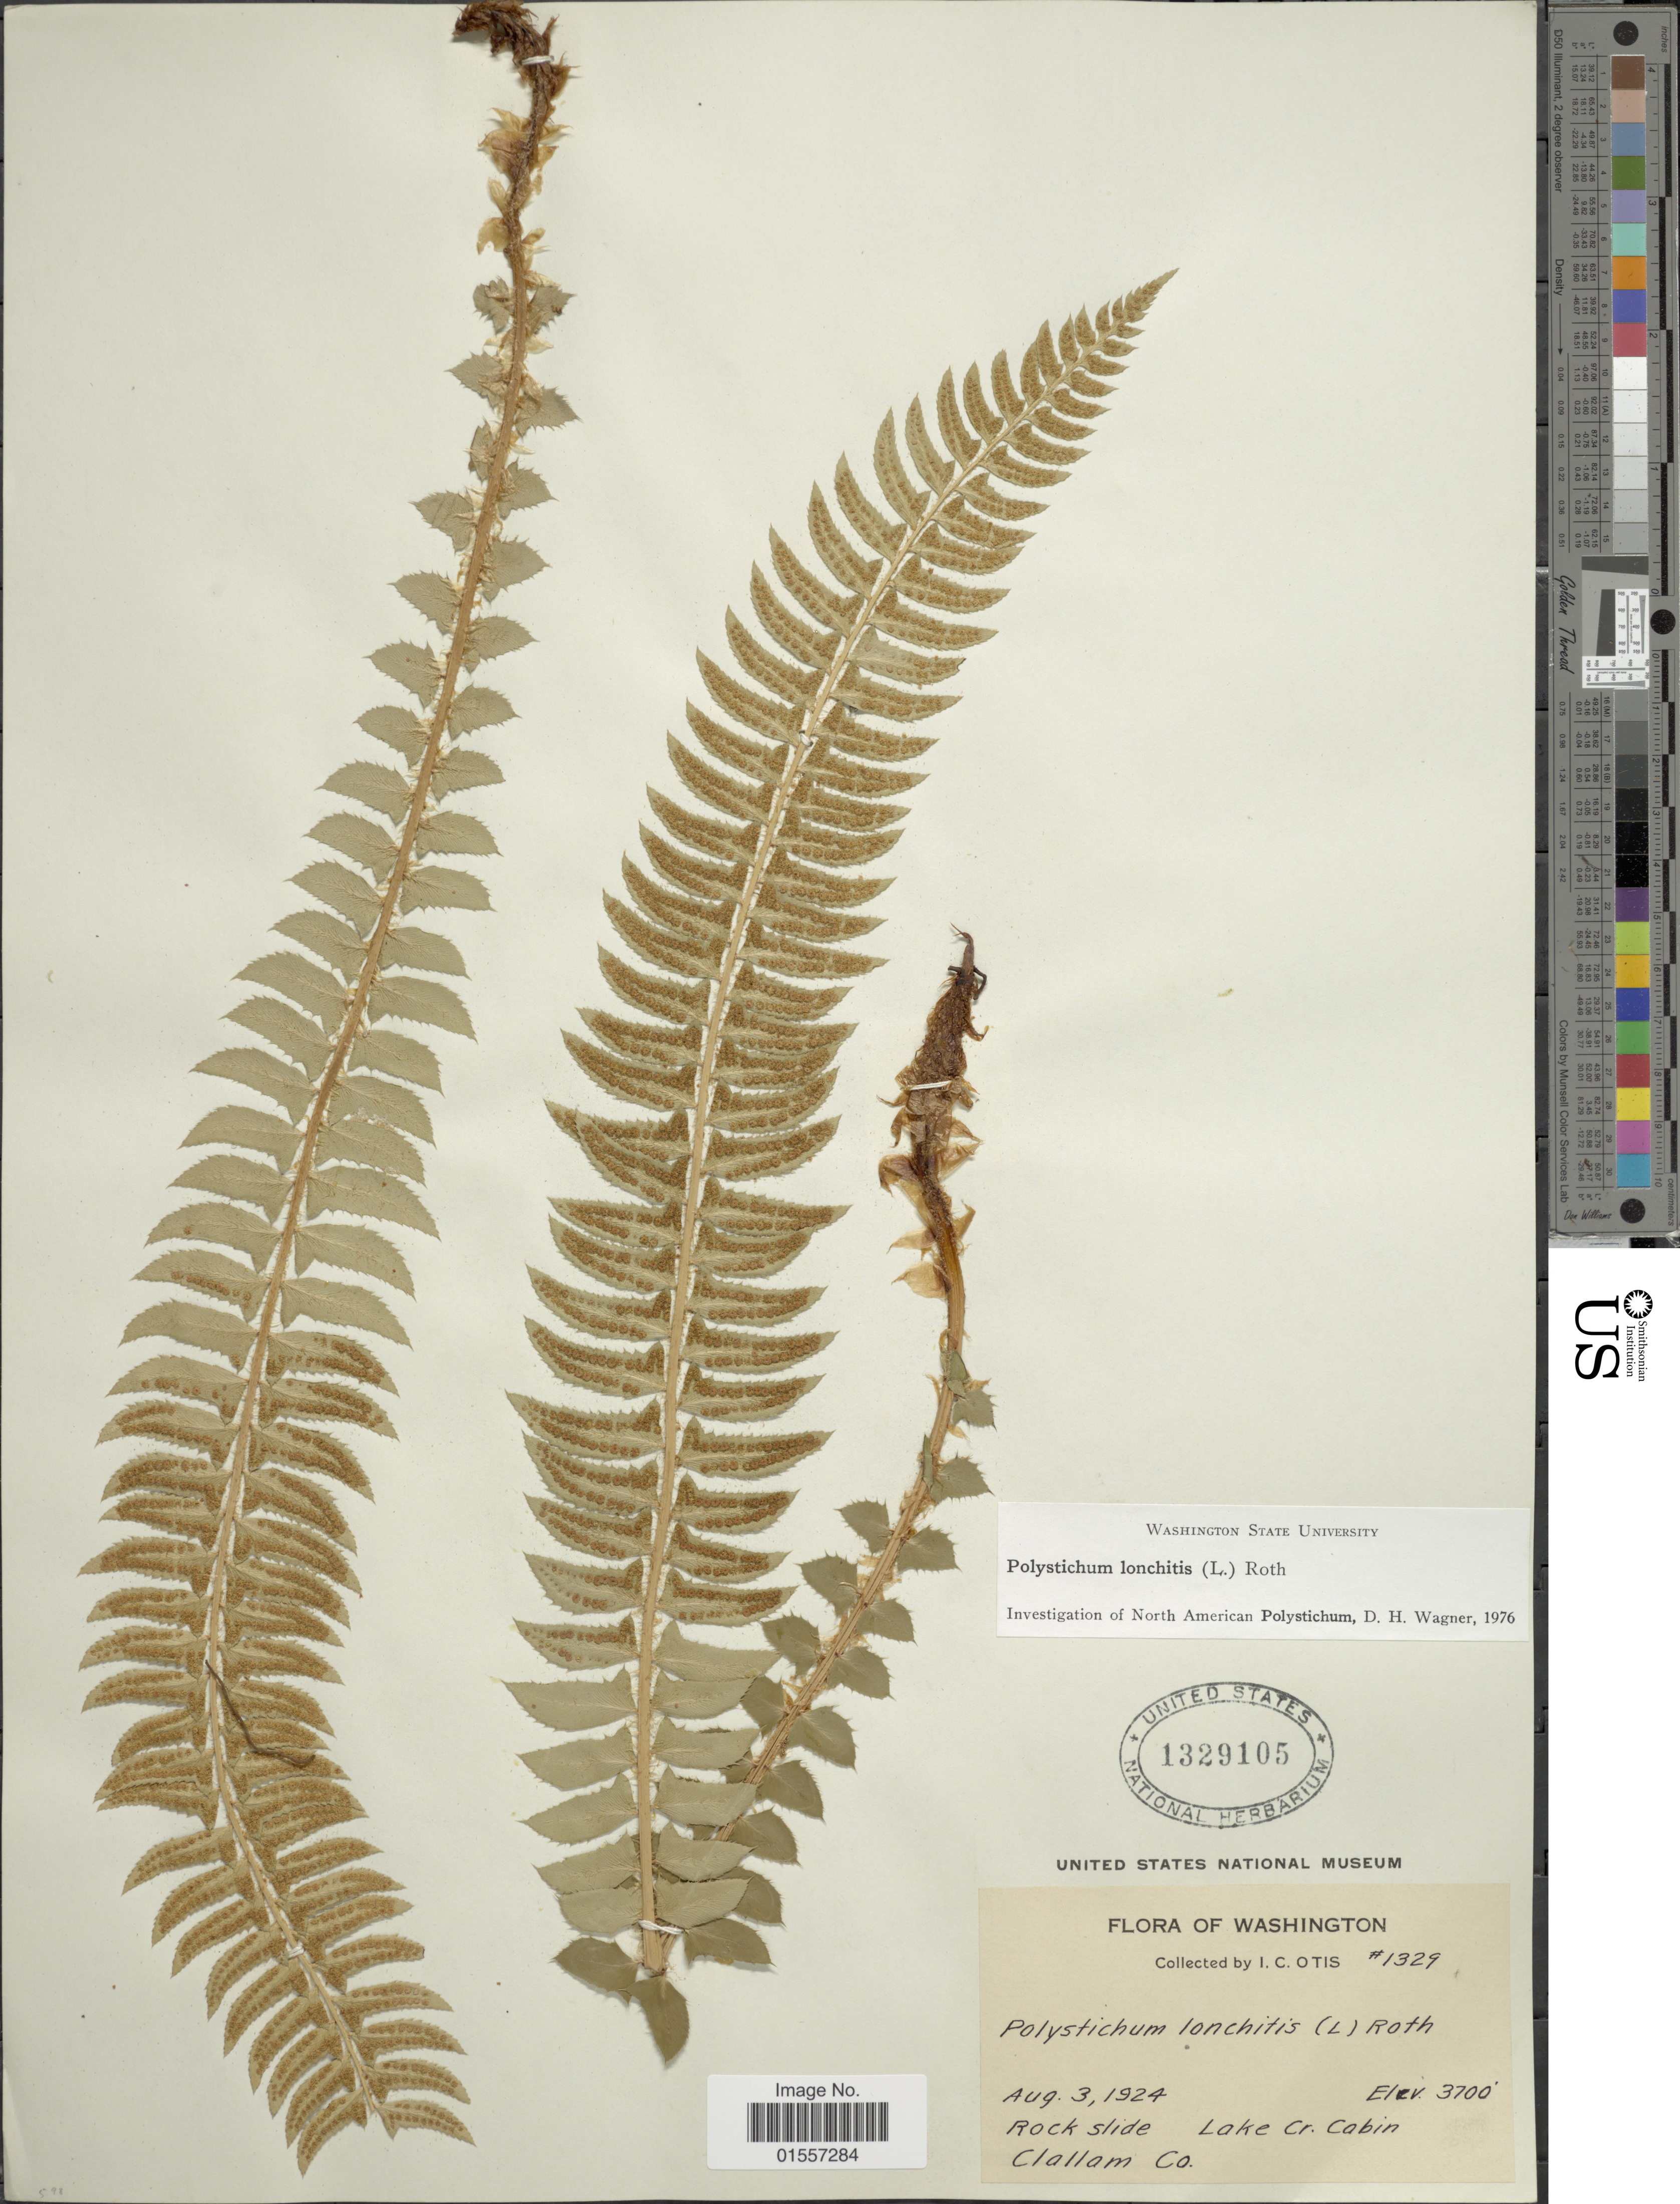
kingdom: Plantae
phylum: Tracheophyta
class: Polypodiopsida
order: Polypodiales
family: Dryopteridaceae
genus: Polystichum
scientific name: Polystichum lonchitis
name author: (Roth) L.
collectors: I. C. Otis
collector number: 1329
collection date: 1924-08-03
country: United States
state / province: Washington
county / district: Clallam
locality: Rock slide, lake Cr. Cabin Clallam Co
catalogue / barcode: US 1329105